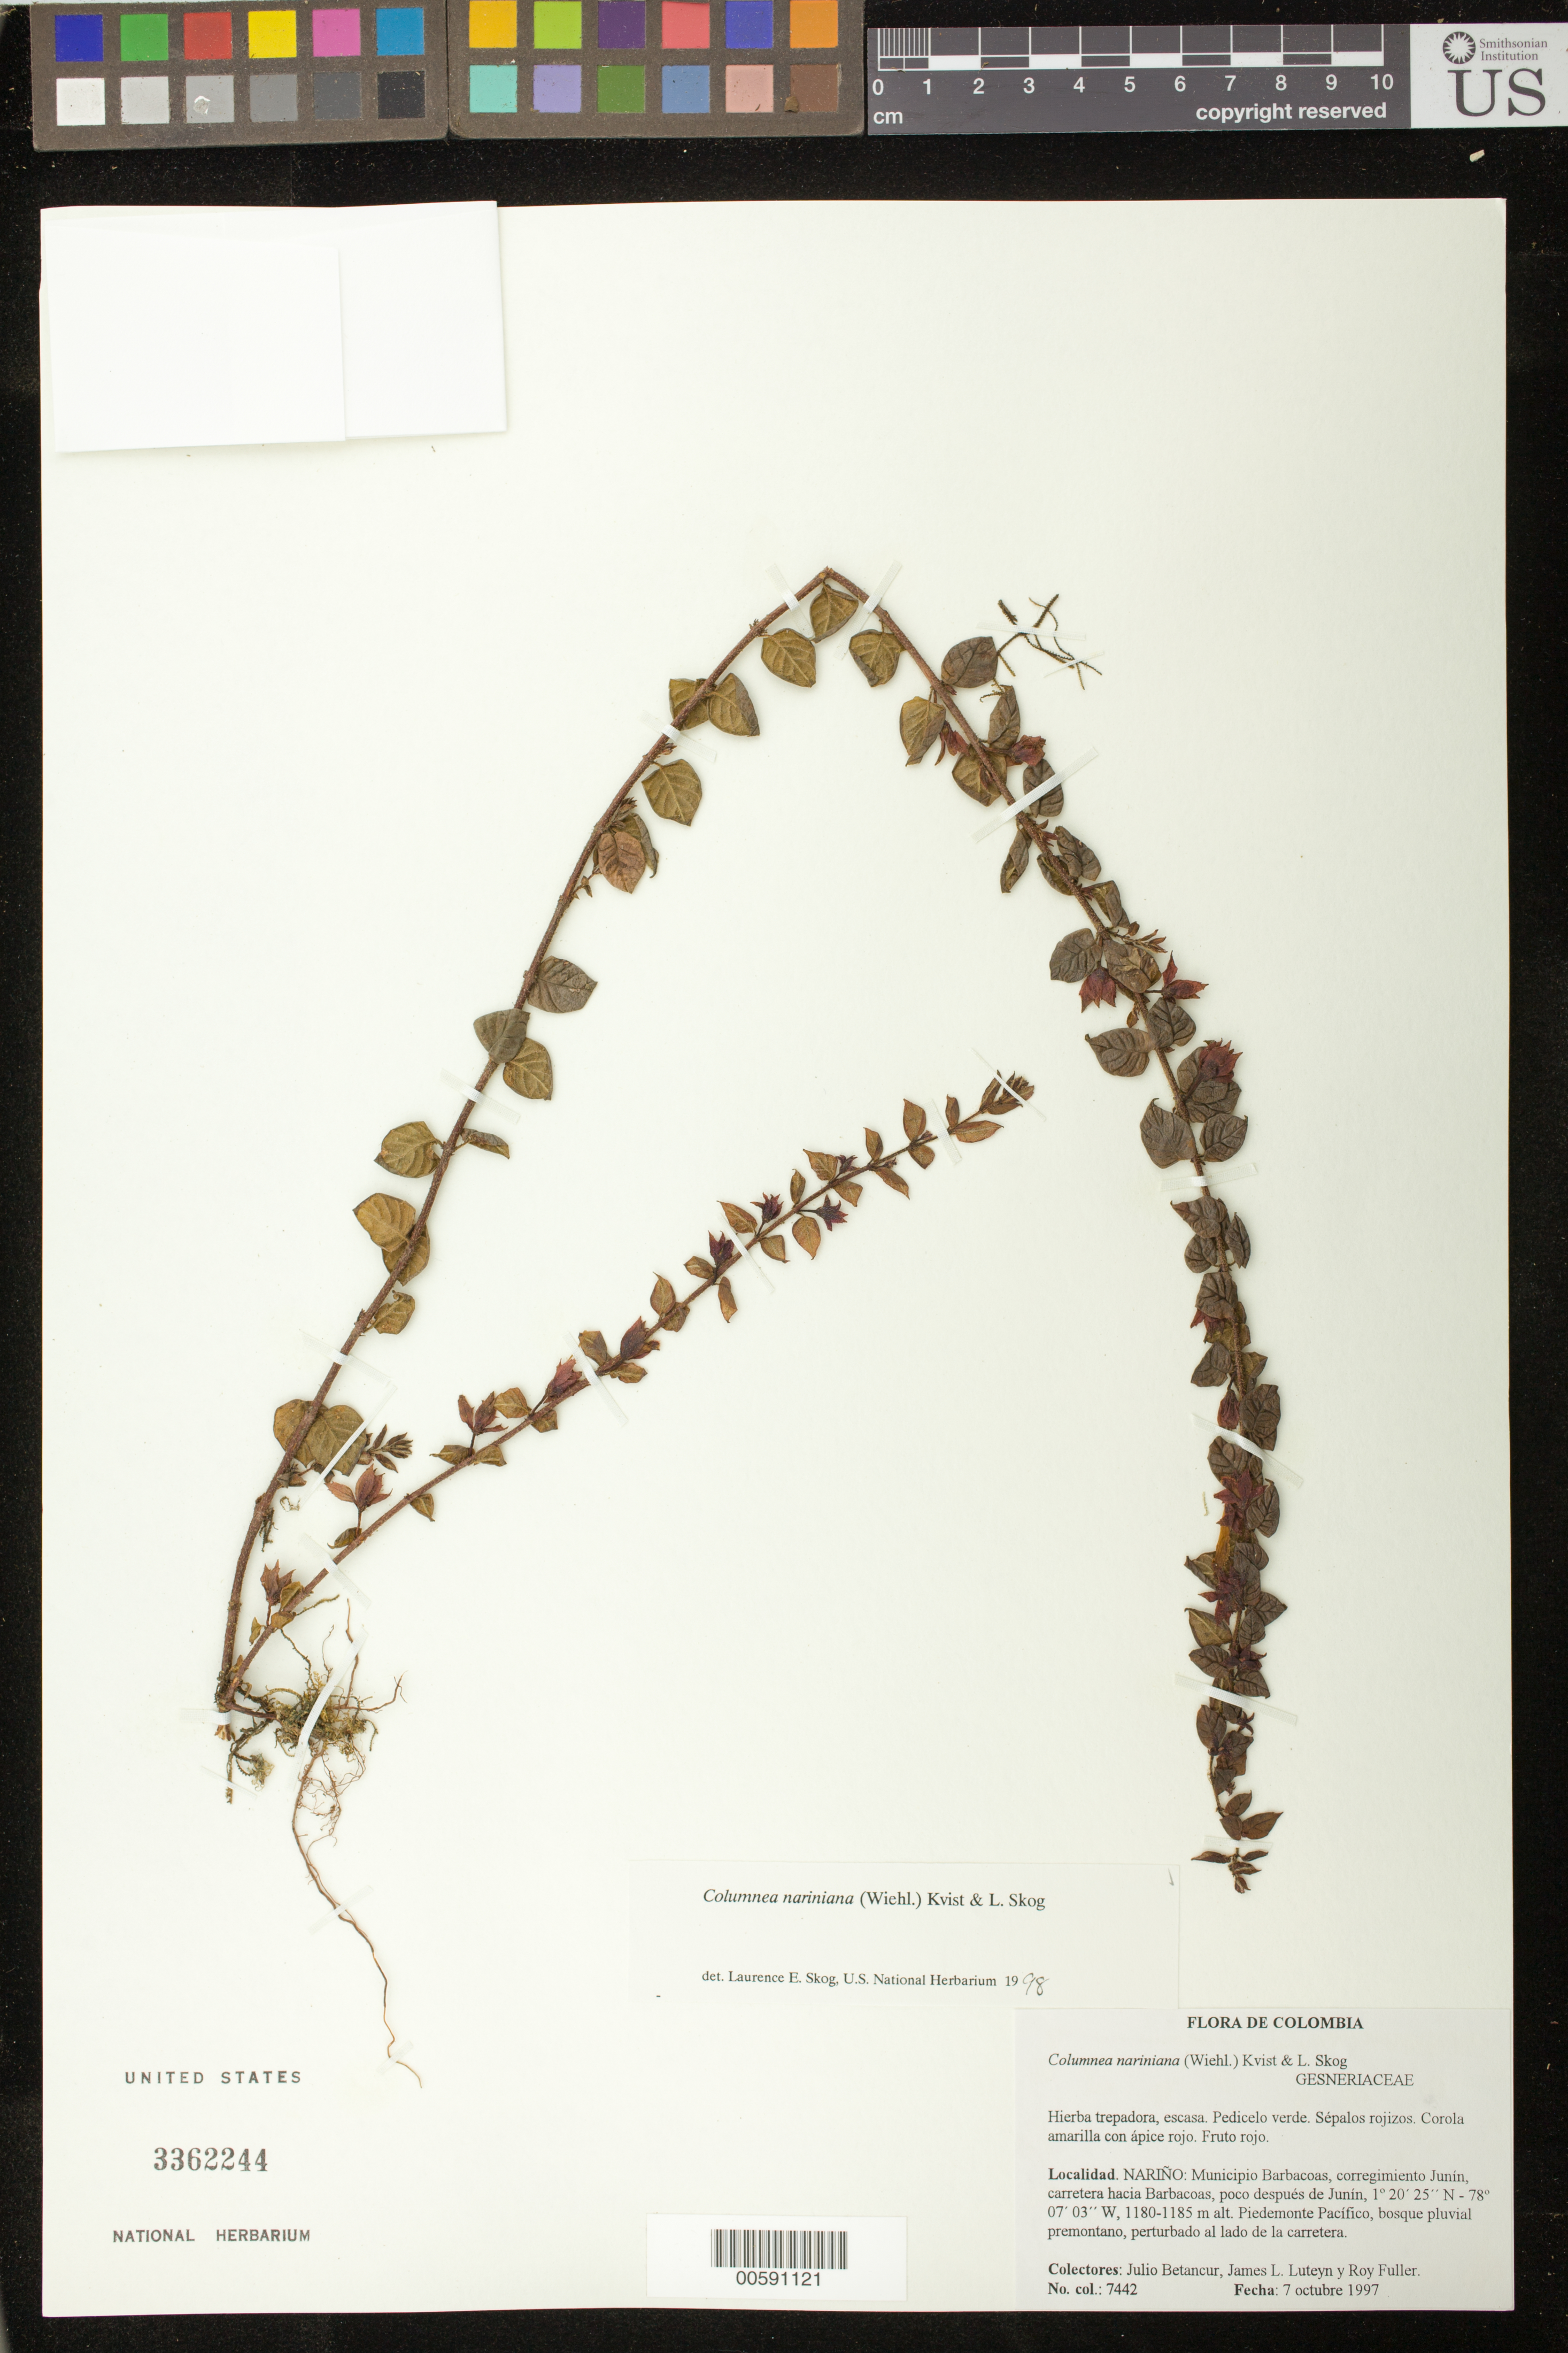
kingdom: Plantae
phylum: Tracheophyta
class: Magnoliopsida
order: Lamiales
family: Gesneriaceae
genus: Columnea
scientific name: Columnea nariniana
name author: (Wiehler) L.P. Kvist & L.E. Skog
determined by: Skog, Laurence E.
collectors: J. C. Betancur, J. L. Luteyn & R. Fuller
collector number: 7442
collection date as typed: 07 Oct 1997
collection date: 1997-10-07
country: Colombia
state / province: Nariño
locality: Mpio. Barbacoas, corregimiento Junín, carretera hacia Barbacoas, poco después de Junín, Piedemonte Pacífico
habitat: Bosque pluvial premontano, perturbado al lado de la carretera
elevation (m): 1180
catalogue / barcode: US 3362244